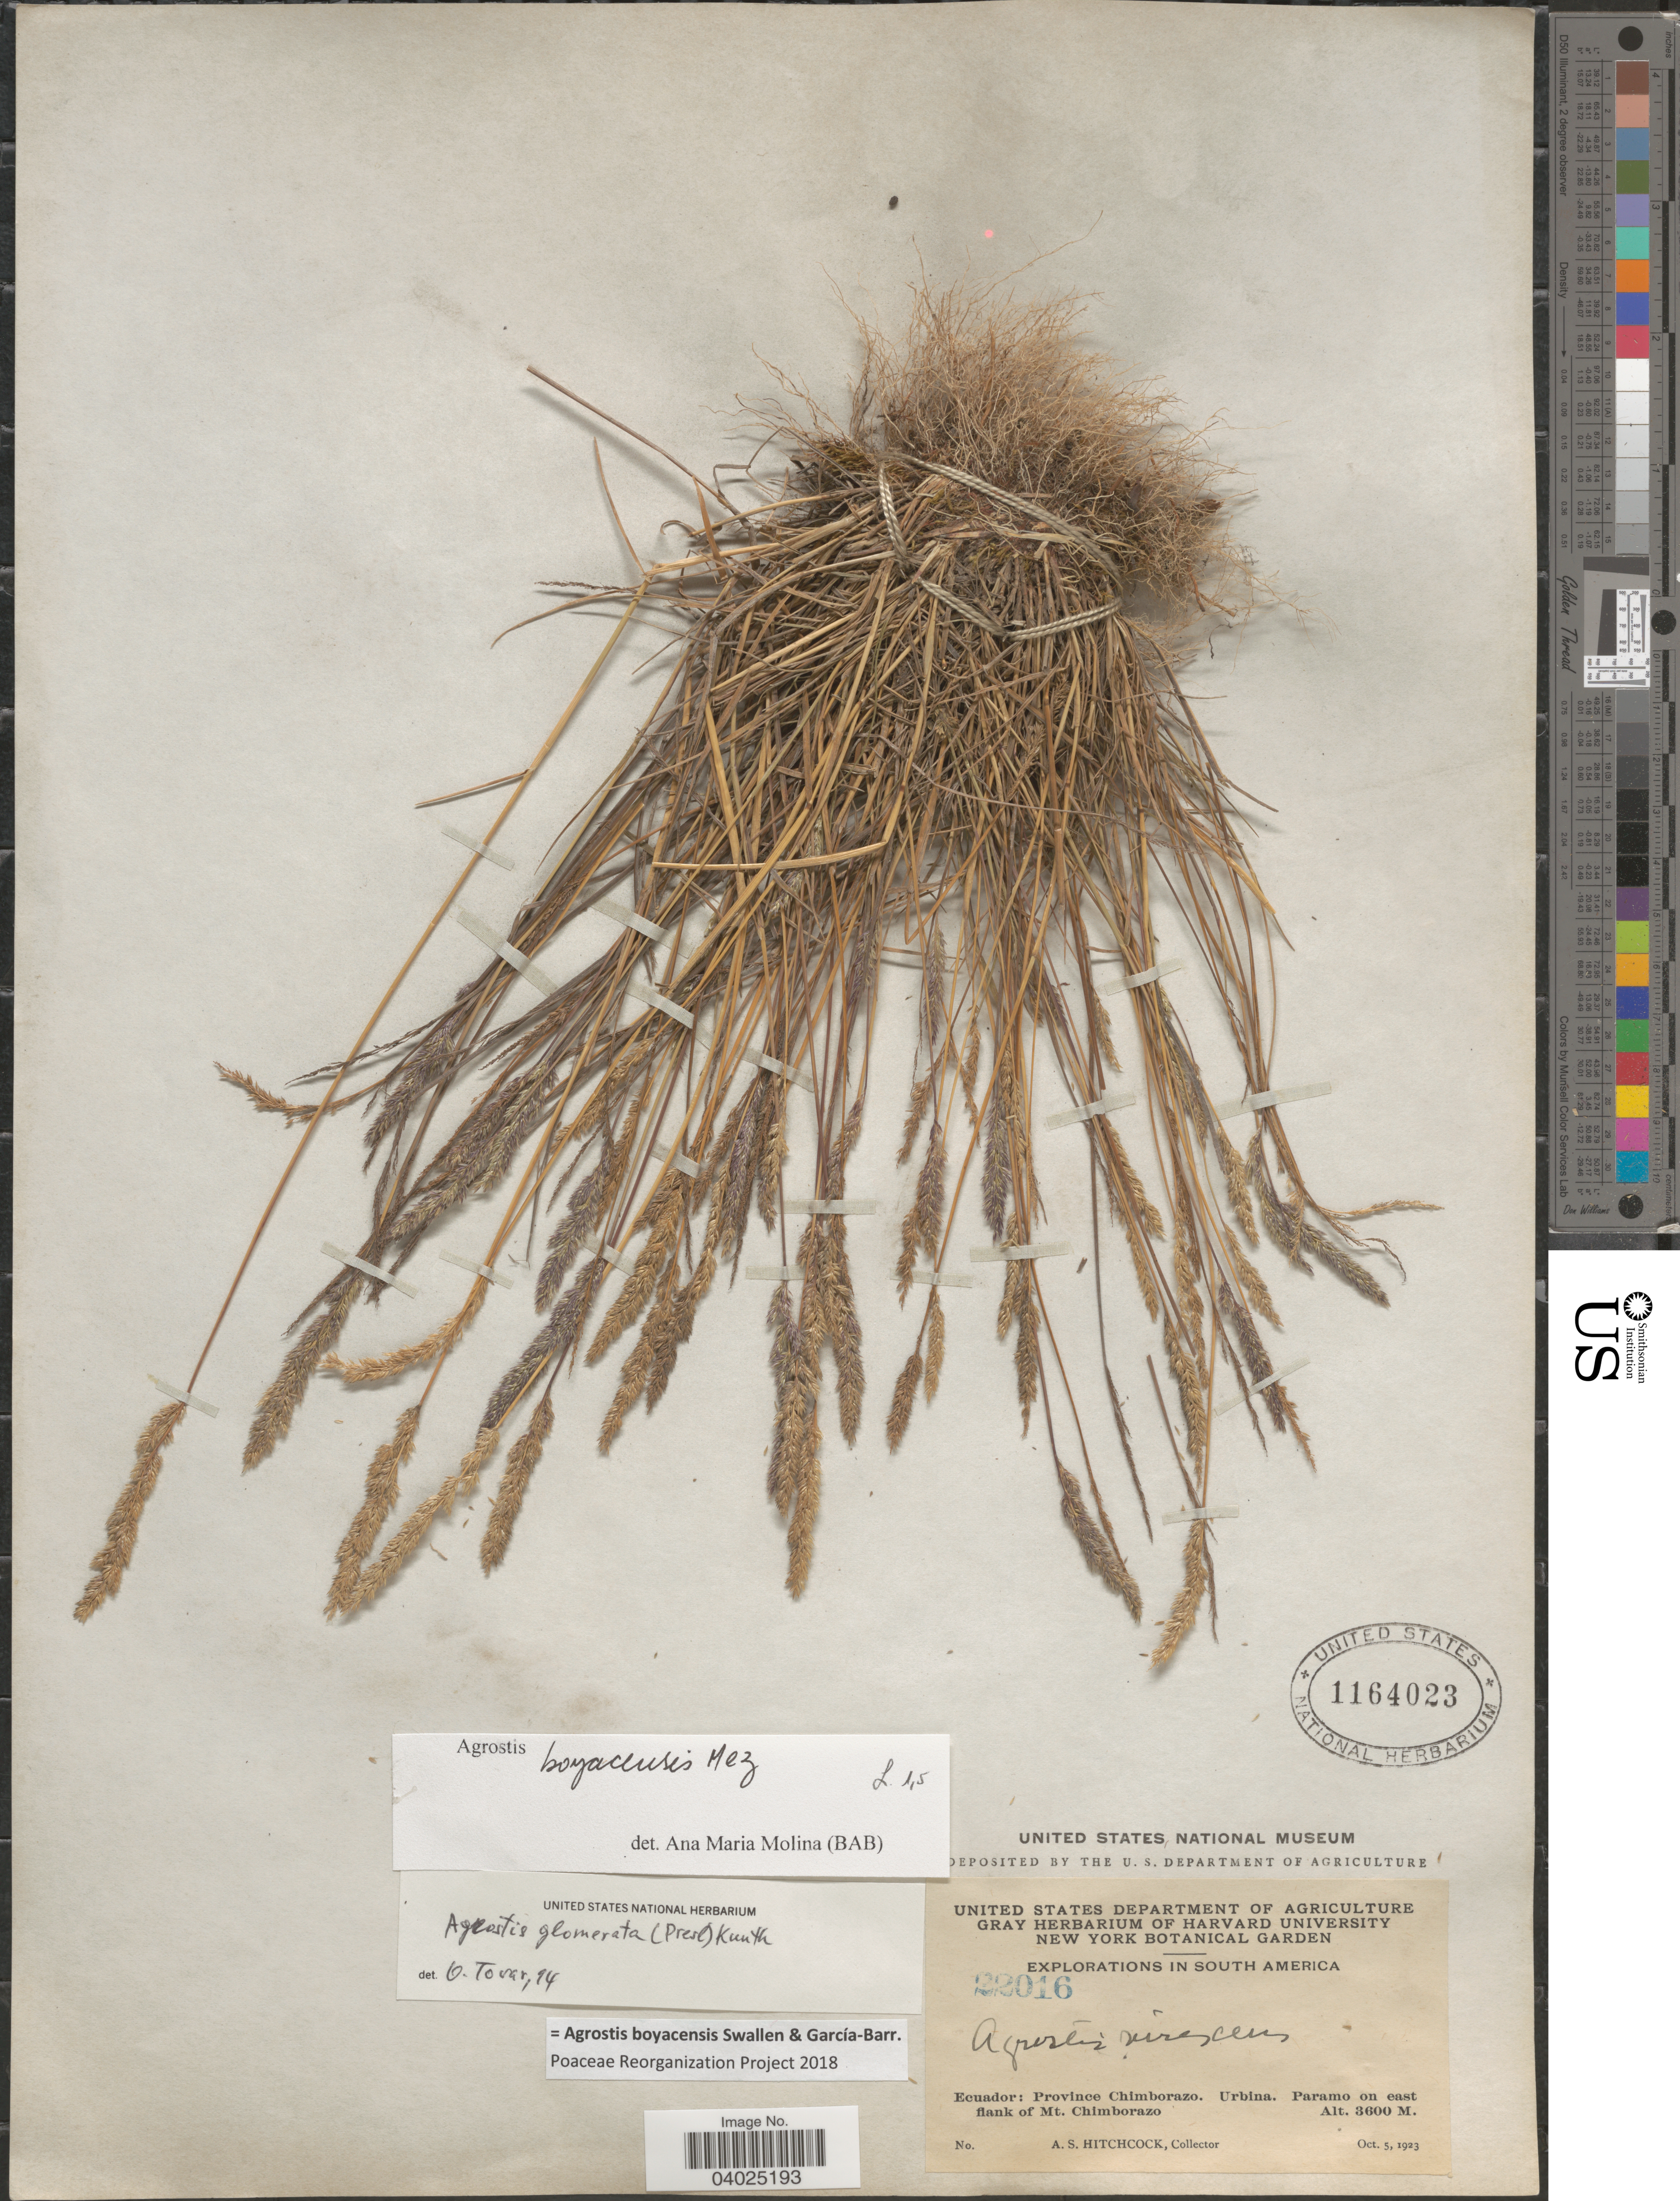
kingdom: Plantae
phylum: Tracheophyta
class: Liliopsida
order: Poales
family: Poaceae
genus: Agrostis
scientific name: Agrostis sp.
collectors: A. S. Hitchcock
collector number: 22016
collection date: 1923-10-05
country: Ecuador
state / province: Chimborazo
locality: Urbina. Paramo on east flank of Mt. Chimborazo.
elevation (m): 3600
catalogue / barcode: US 1164023